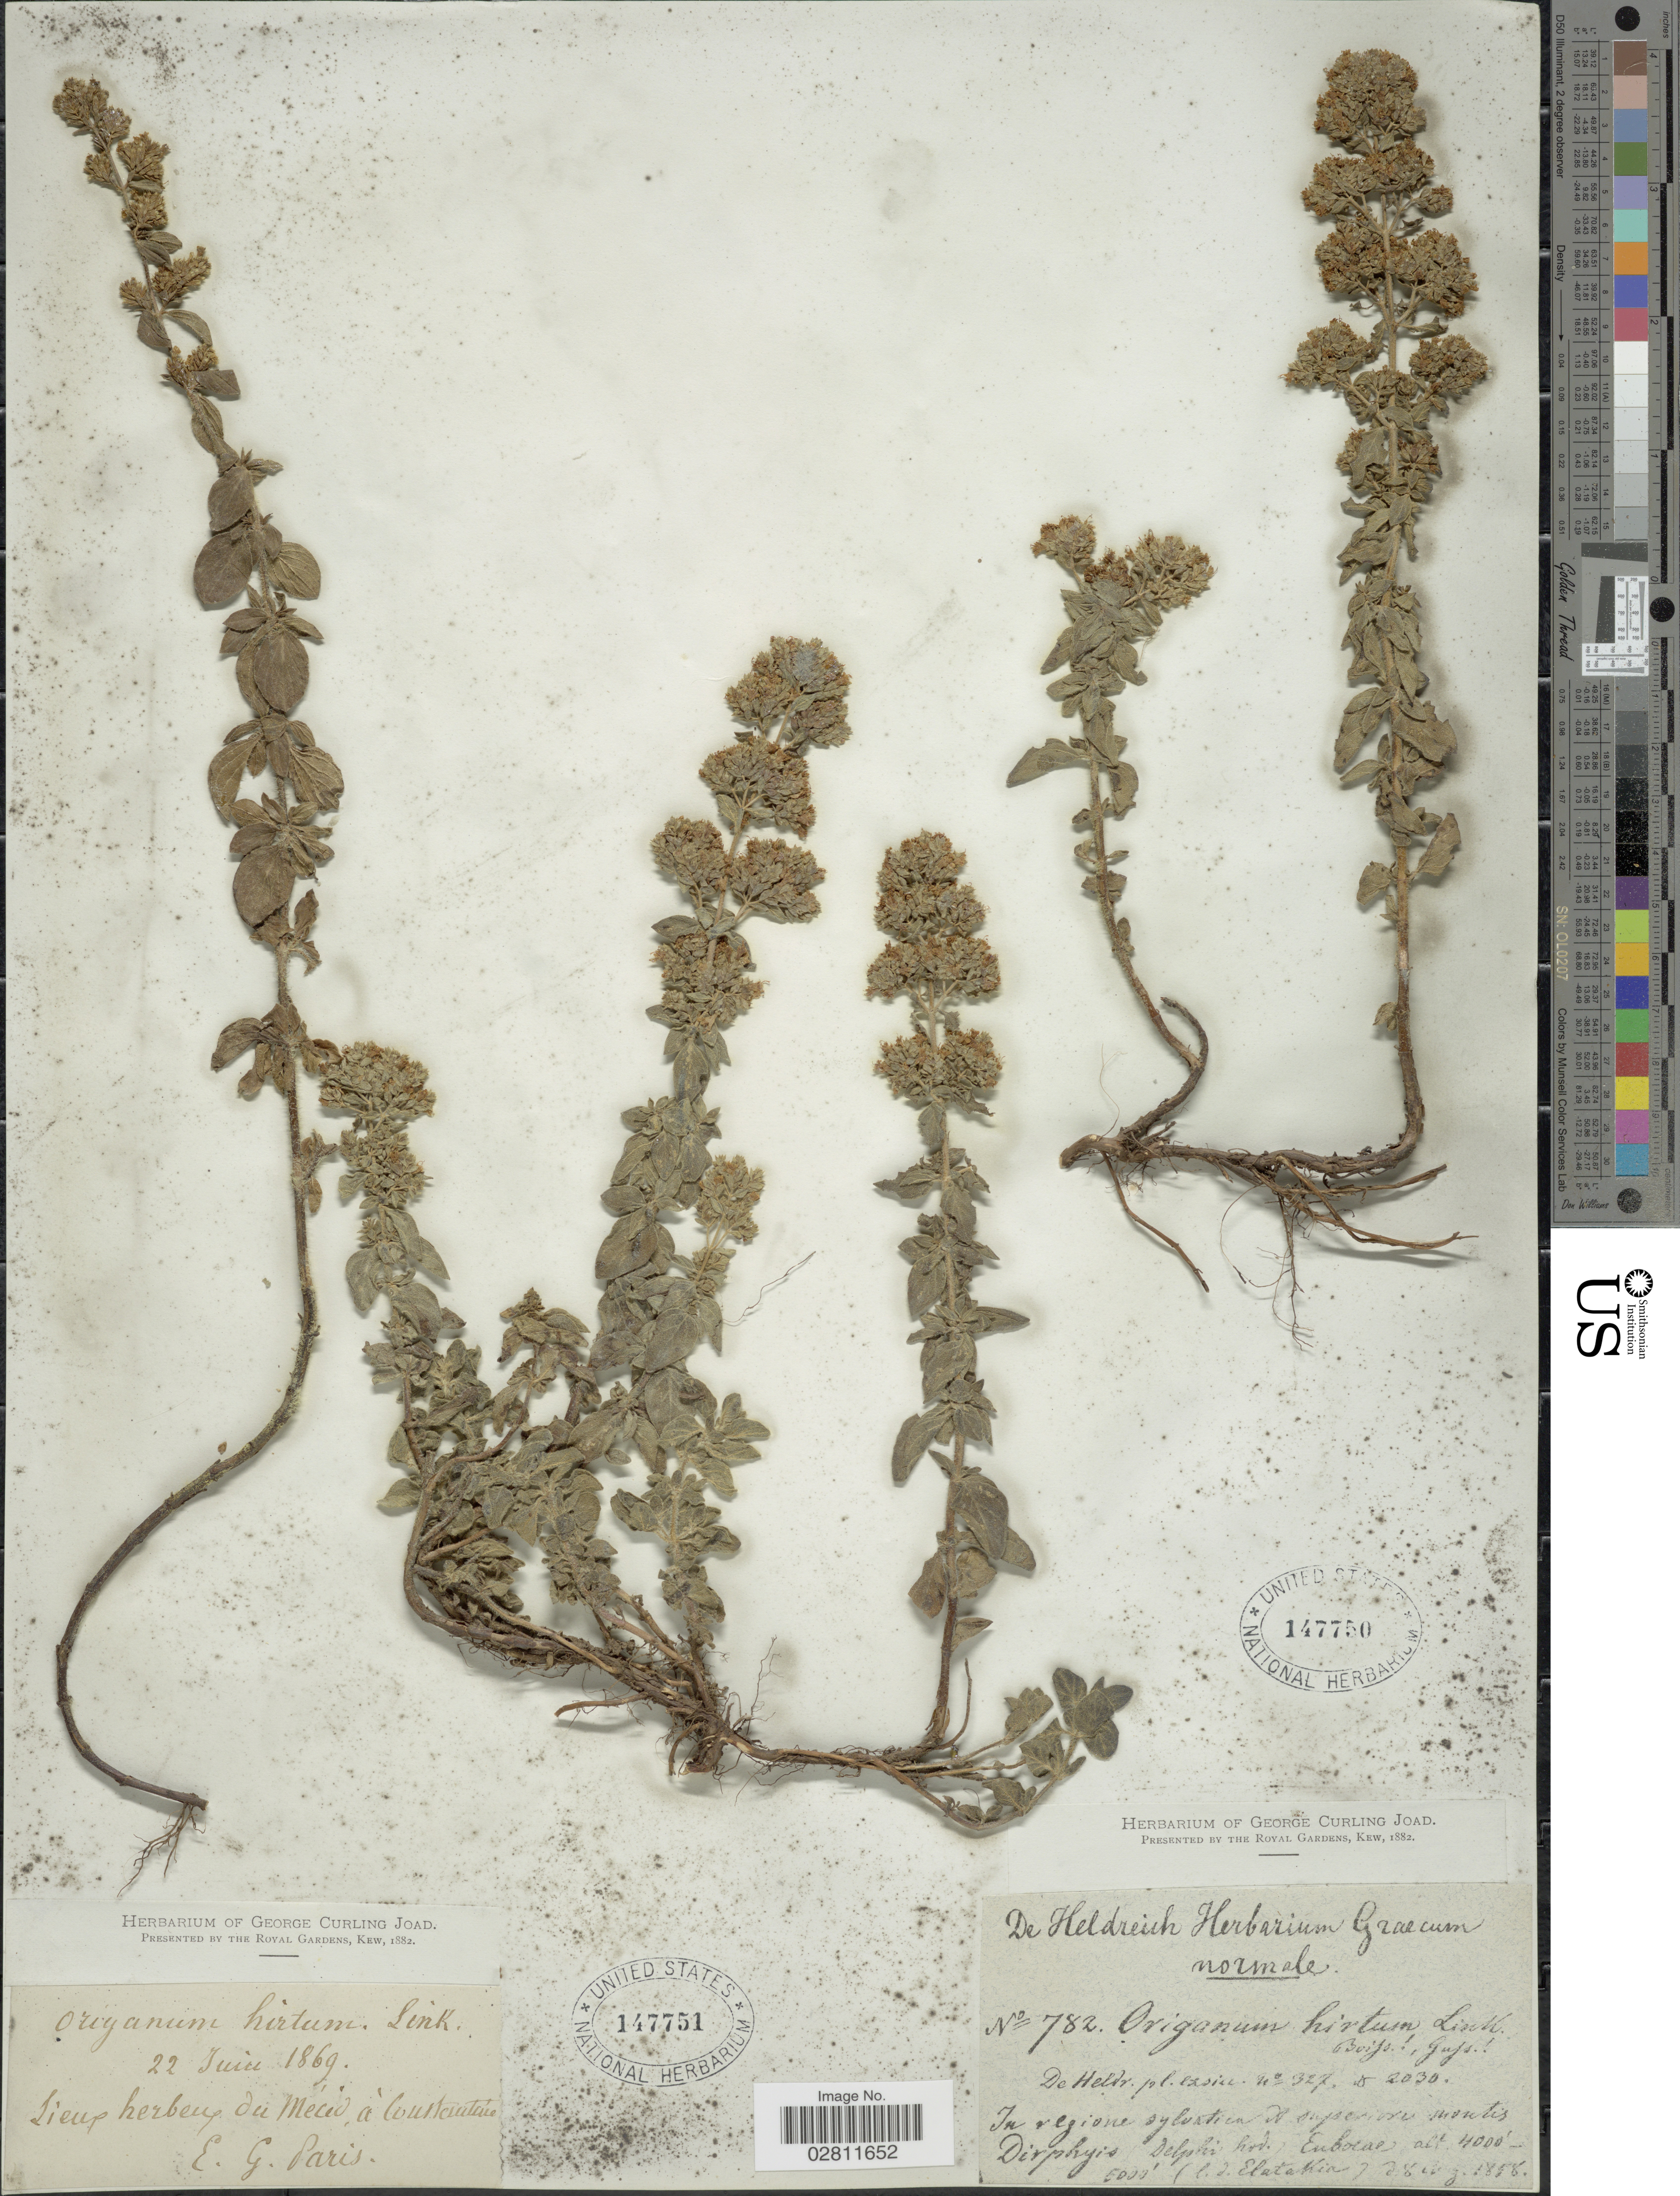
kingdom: Plantae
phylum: Tracheophyta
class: Magnoliopsida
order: Lamiales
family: Lamiaceae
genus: Origanum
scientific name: Origanum vulgare subsp. hirtum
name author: (Link) Ietsw.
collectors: Paris, E.G.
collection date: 1869-06-22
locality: Lieux herbeux du Meced à Coustantaie [interpreted]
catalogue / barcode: US 147751